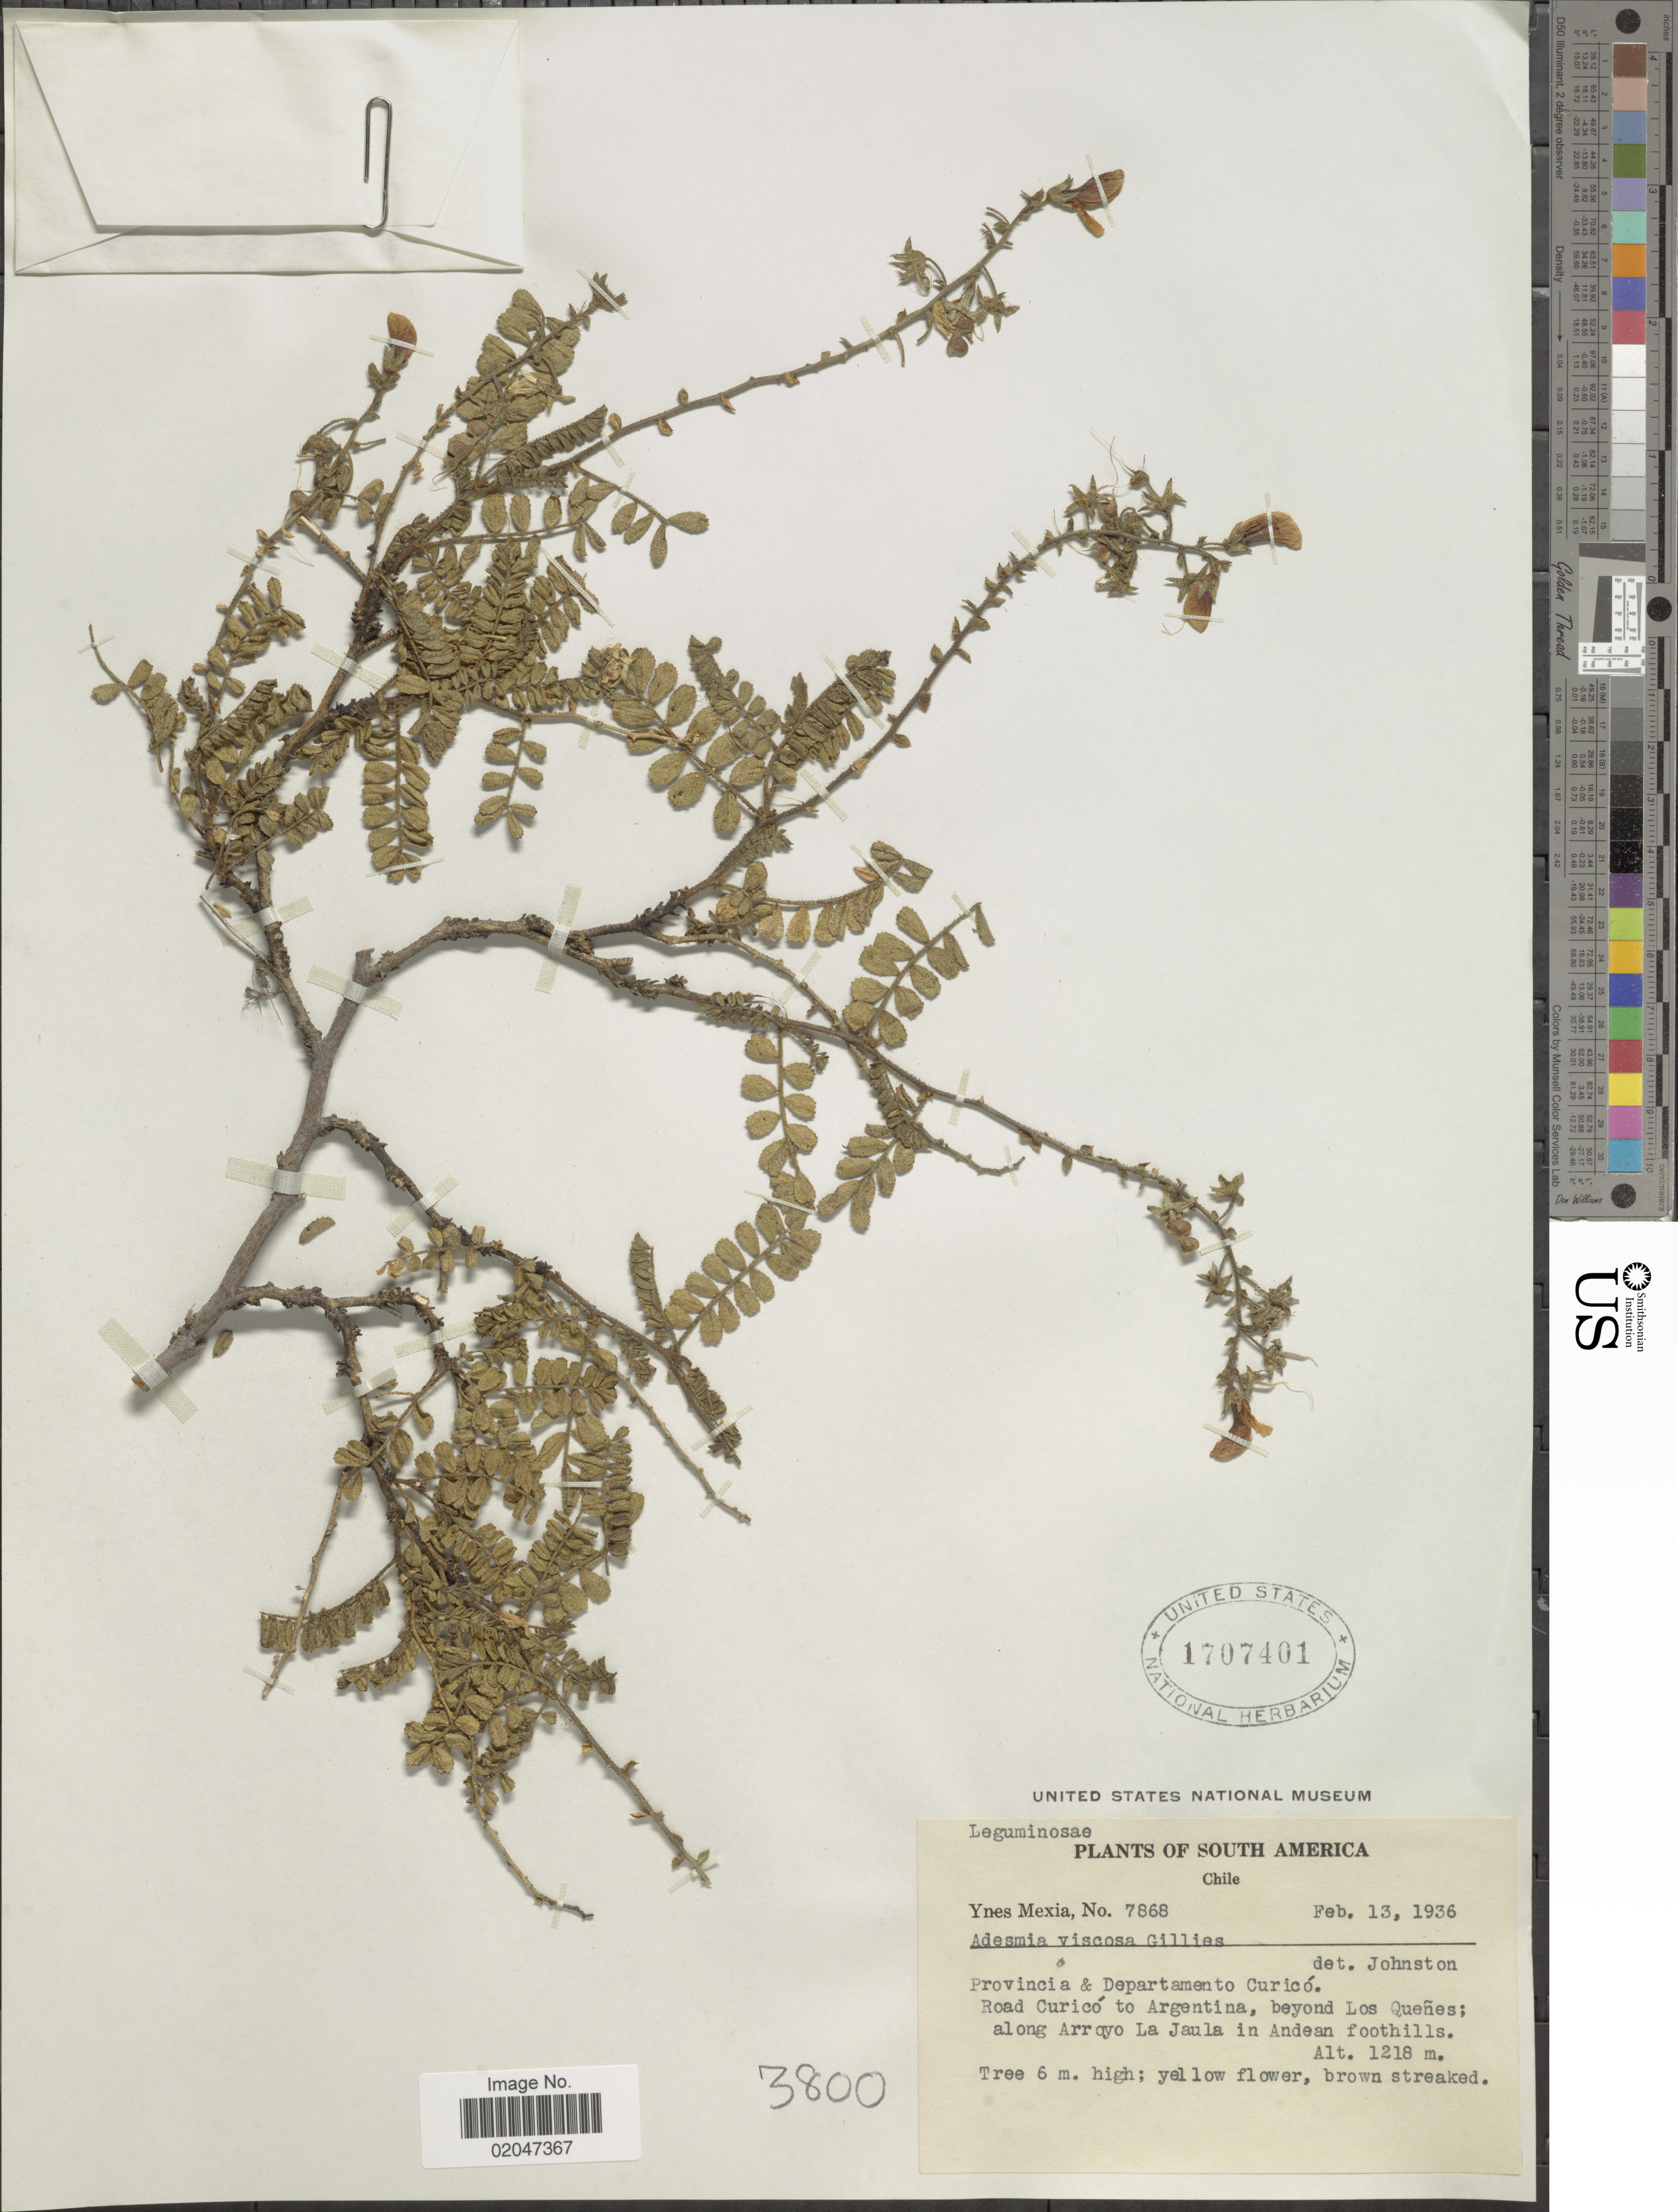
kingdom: Plantae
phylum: Tracheophyta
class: Magnoliopsida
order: Fabales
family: Fabaceae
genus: Adesmia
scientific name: Adesmia viscosa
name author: Gillies ex Hook. & Arn.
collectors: Y. Mexia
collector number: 7868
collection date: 1936-02-13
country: Chile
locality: Provincia & Departamento Curico. Road Curico to Argentina, beyond Los Quenes; along Arroyo La Juala in Andean foothills.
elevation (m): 1218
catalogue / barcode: US 1707401